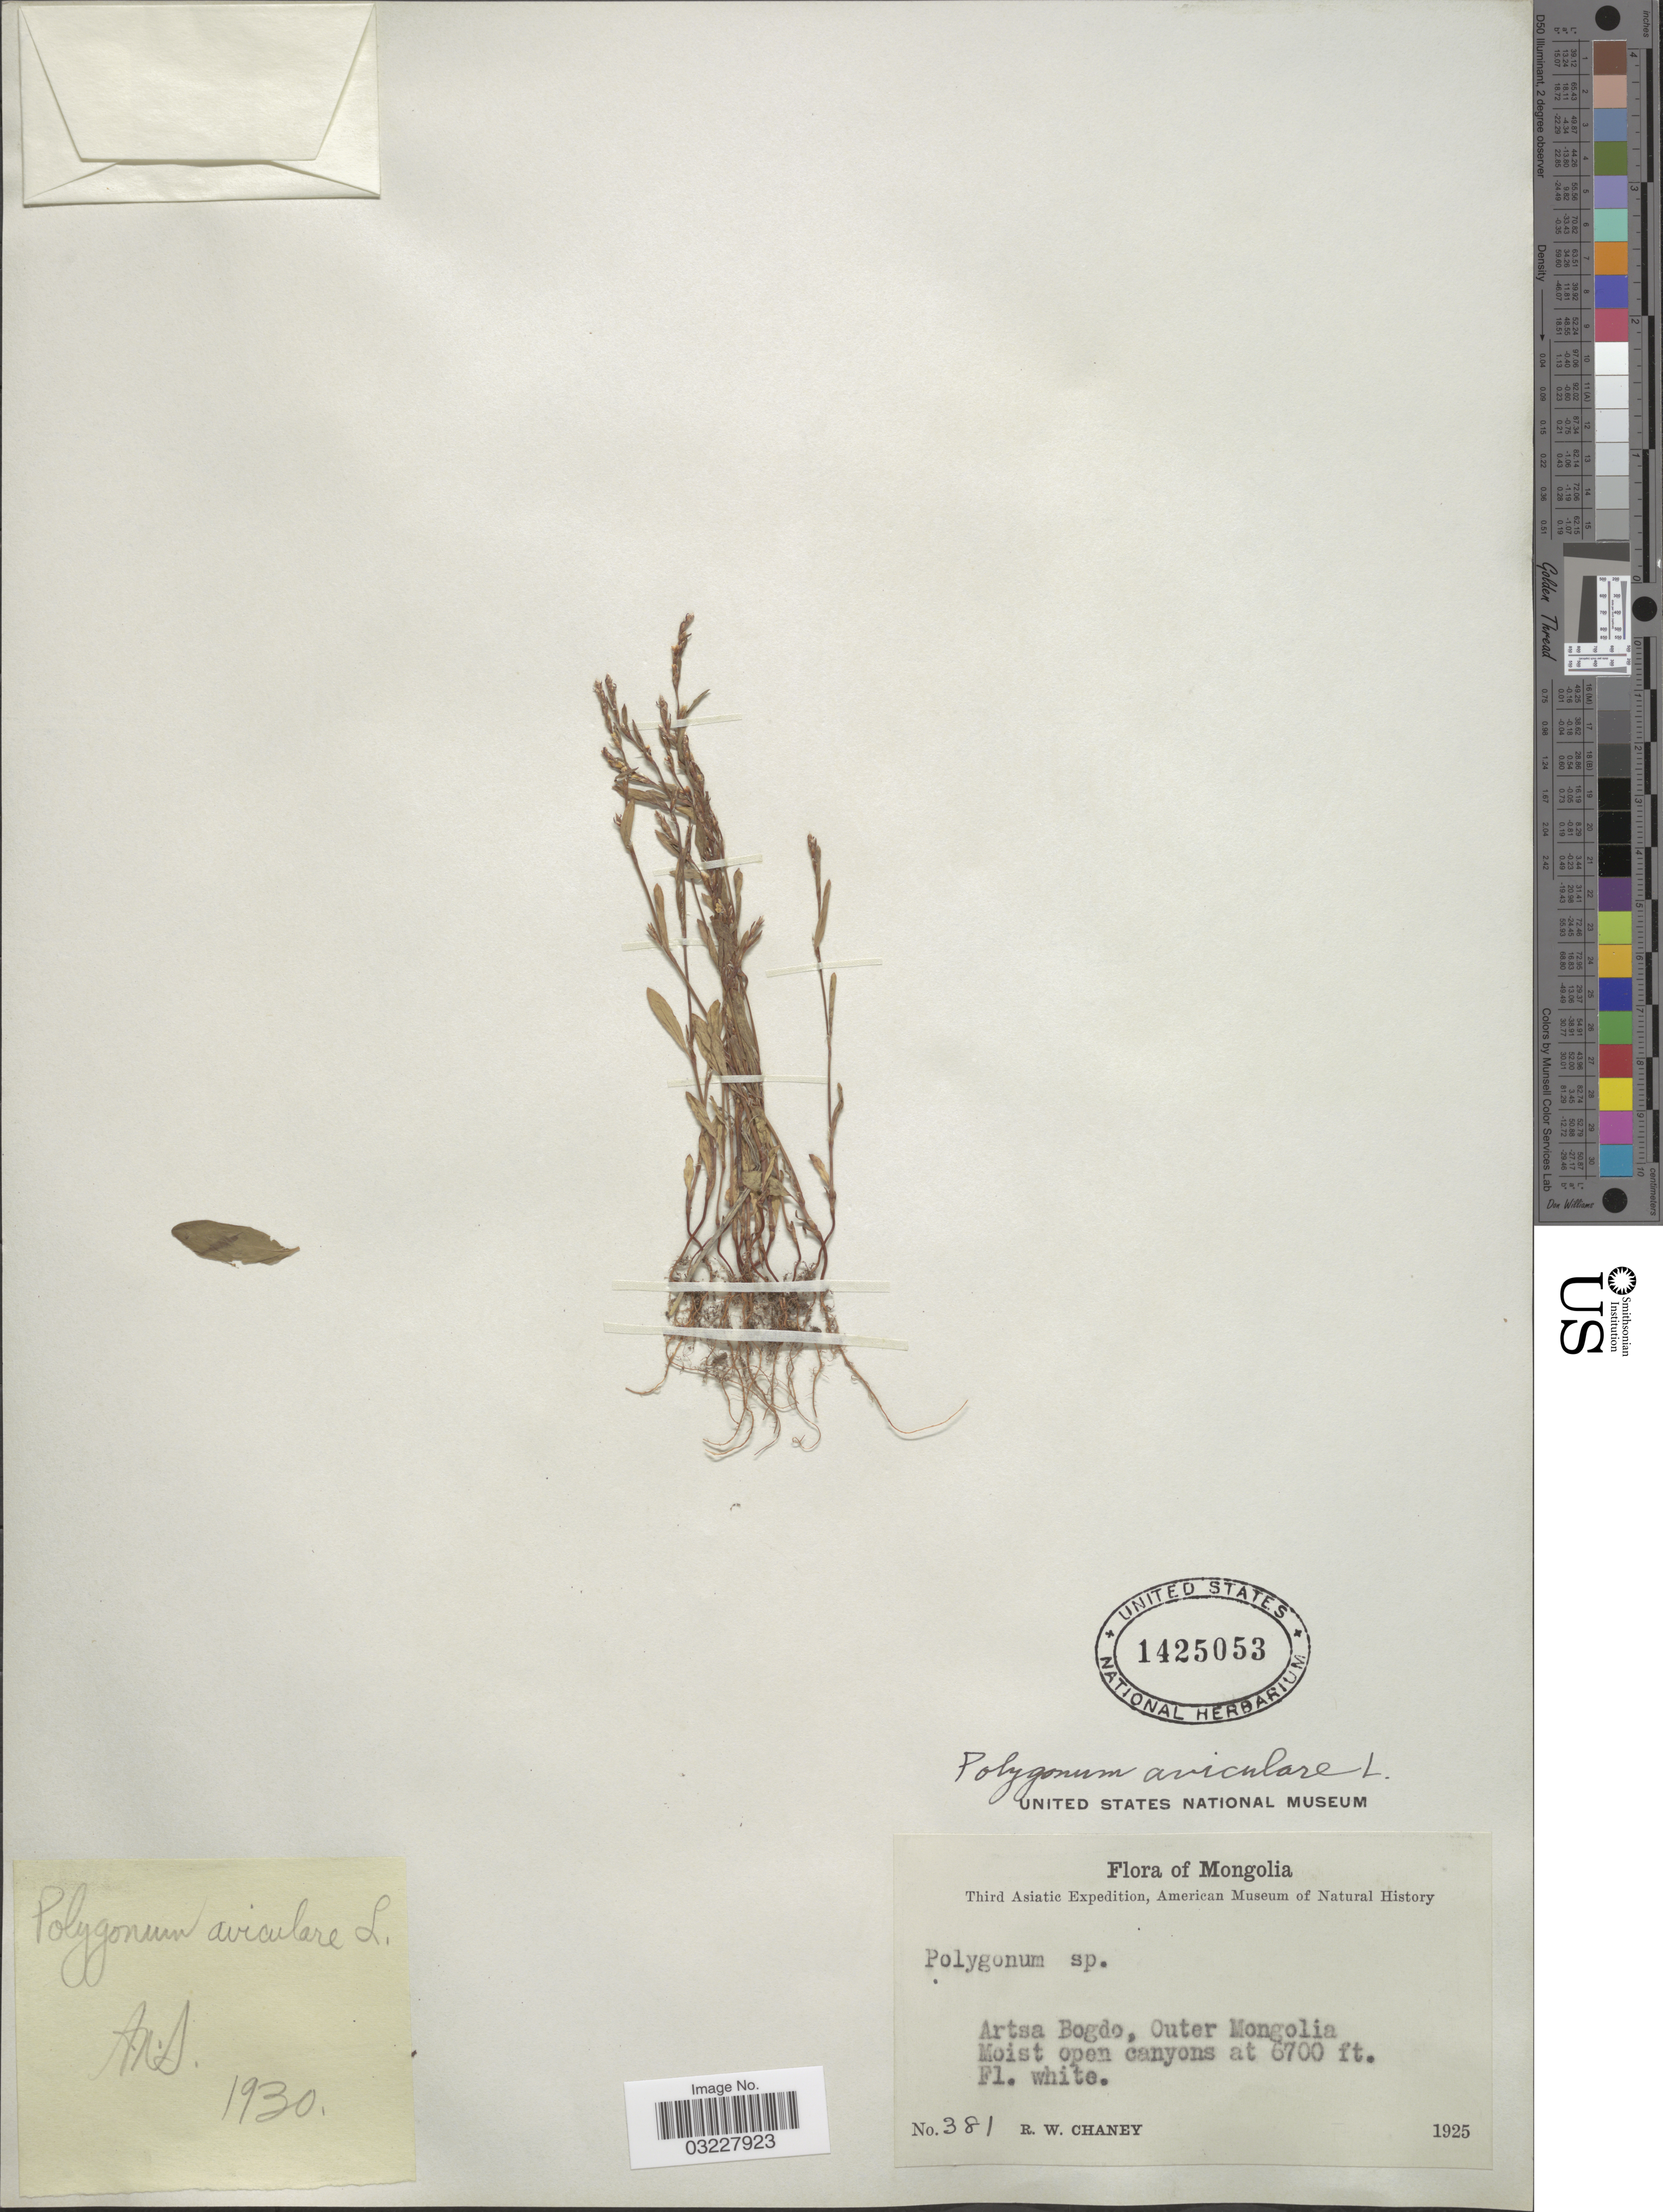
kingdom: Plantae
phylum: Tracheophyta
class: Magnoliopsida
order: Caryophyllales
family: Polygonaceae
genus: Polygonum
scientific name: Polygonum aviculare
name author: L.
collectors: R. Chaney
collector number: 381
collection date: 1925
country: Mongolia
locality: Artsa Bogdo, Outer Mongolia.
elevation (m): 2042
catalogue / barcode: US 1425053